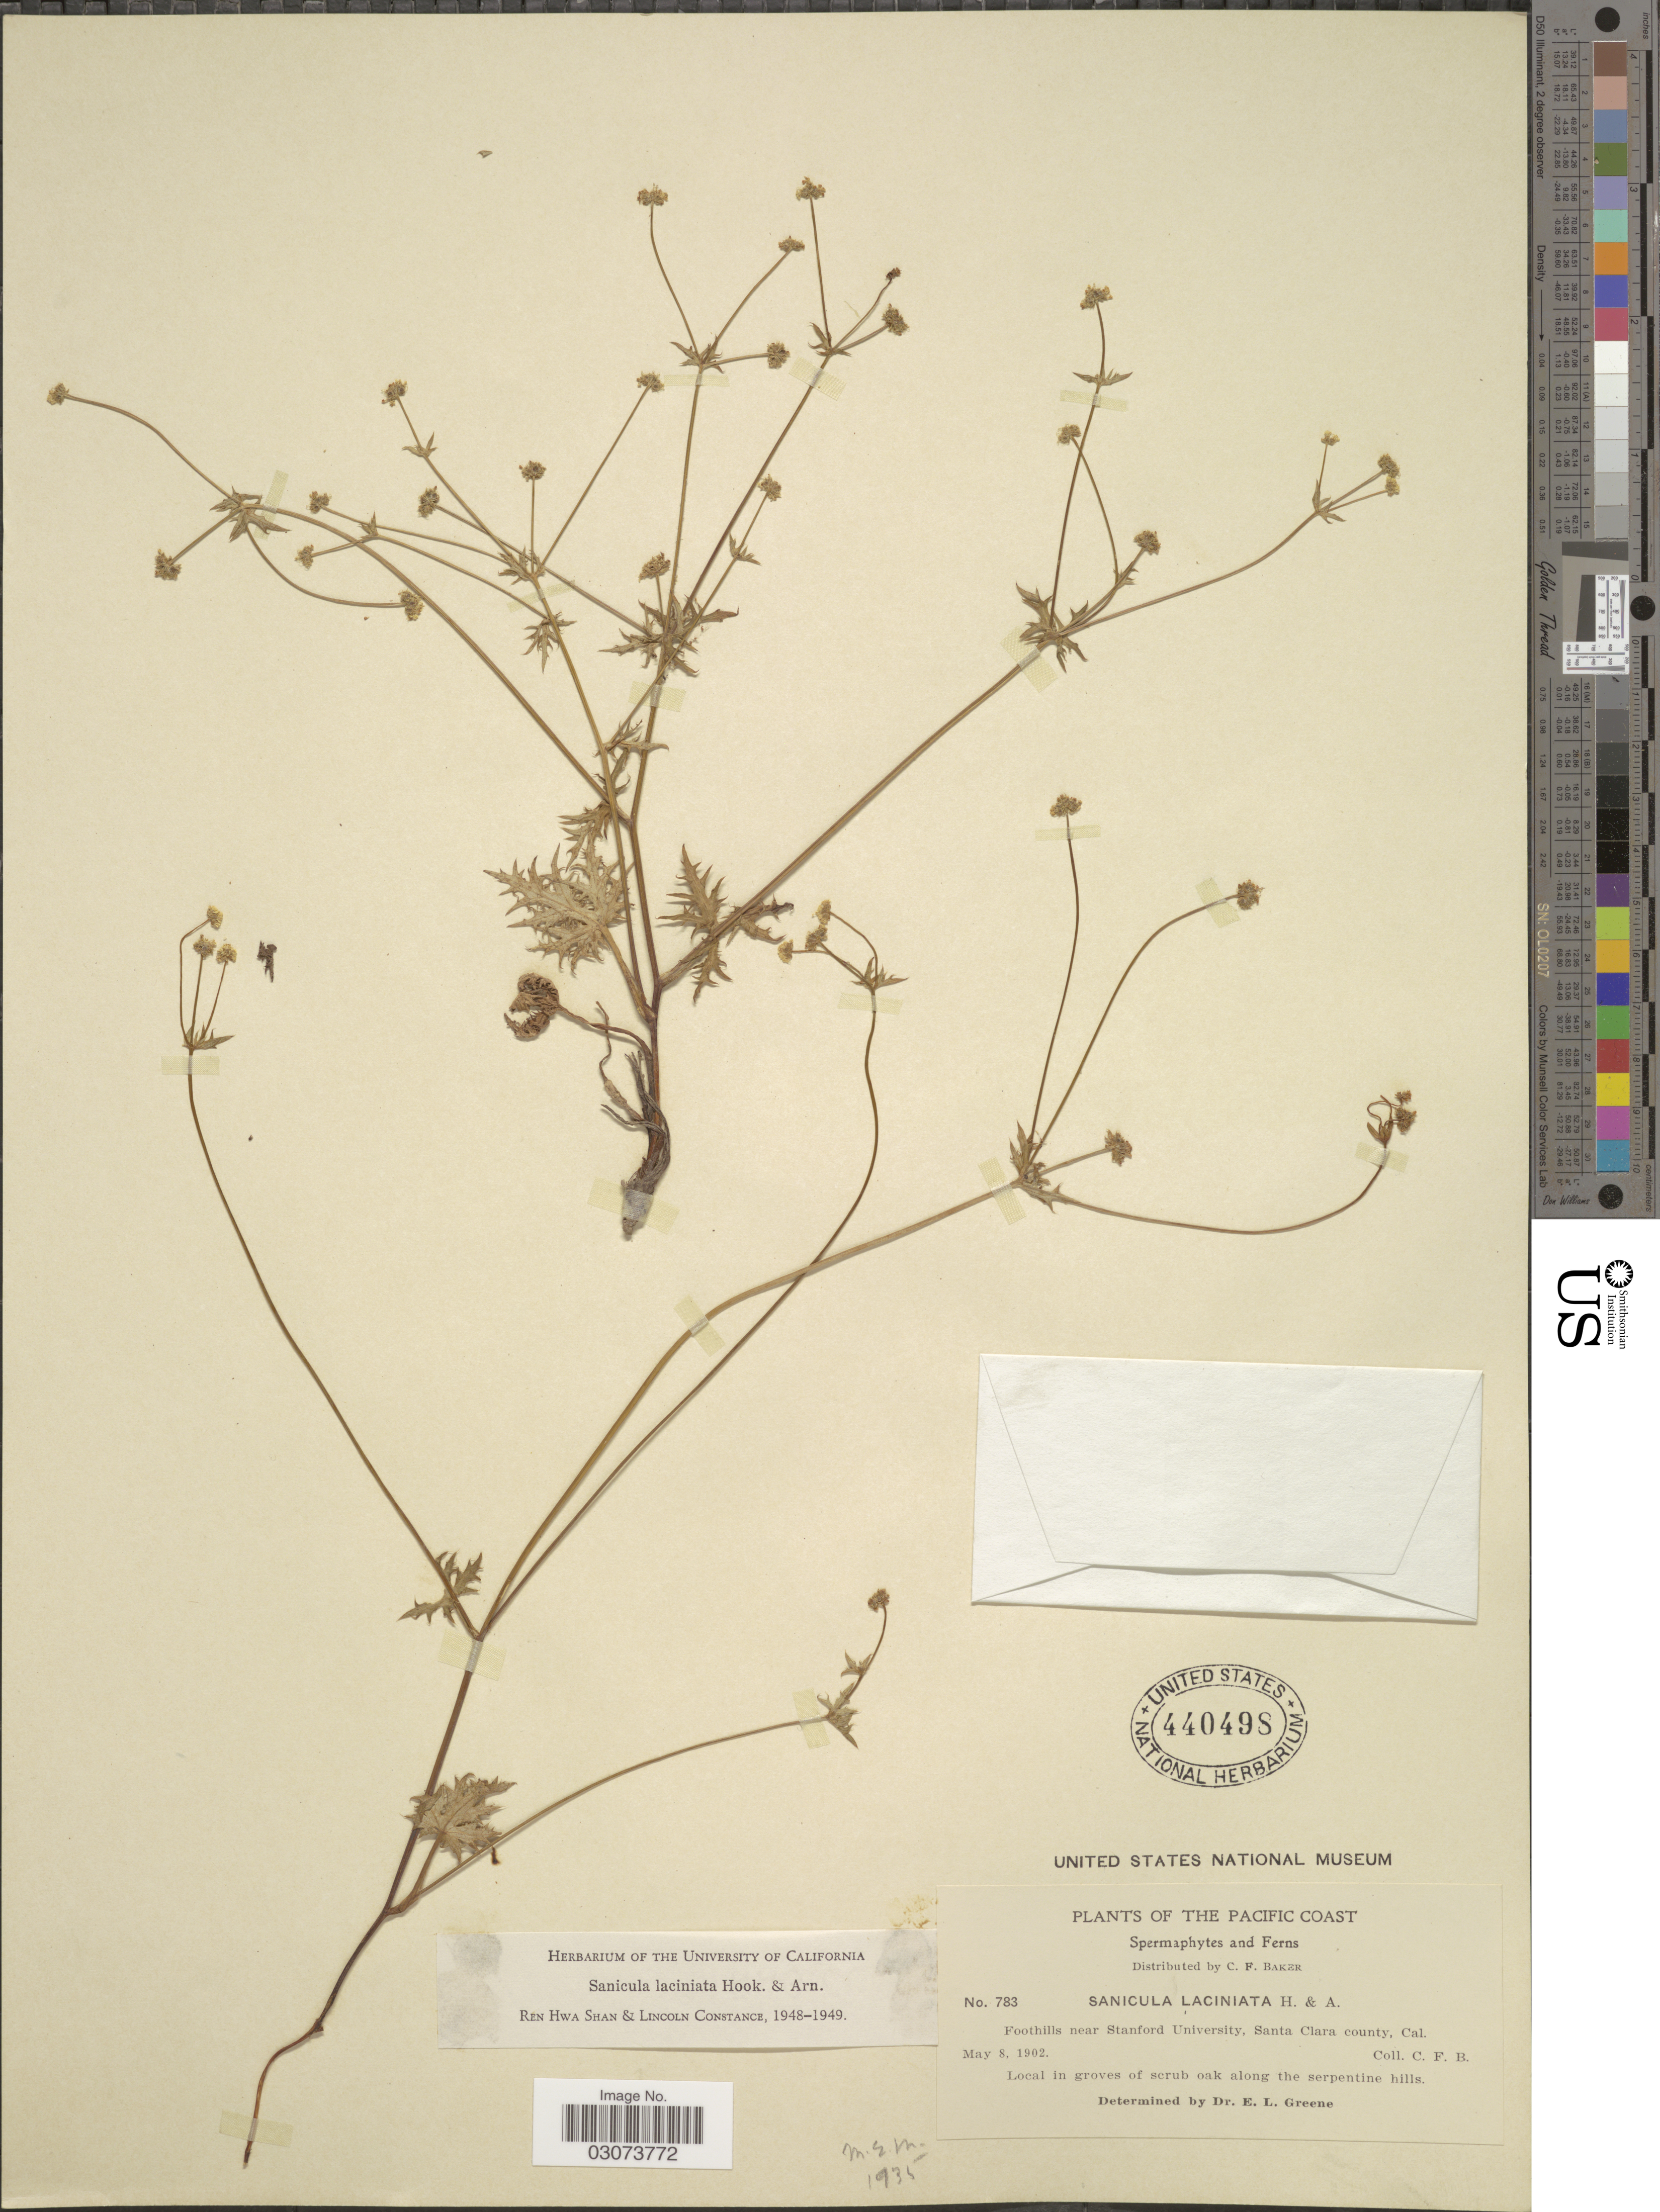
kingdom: Plantae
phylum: Tracheophyta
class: Magnoliopsida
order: Apiales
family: Apiaceae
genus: Sanicula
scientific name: Sanicula laciniata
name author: Hook. & Arn.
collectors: C. F. Baker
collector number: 783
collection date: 1902-05-08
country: United States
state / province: California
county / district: Santa Clara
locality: Pacific Coast. Foothills near Stanford University, Santa Clara County.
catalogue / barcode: US 440498